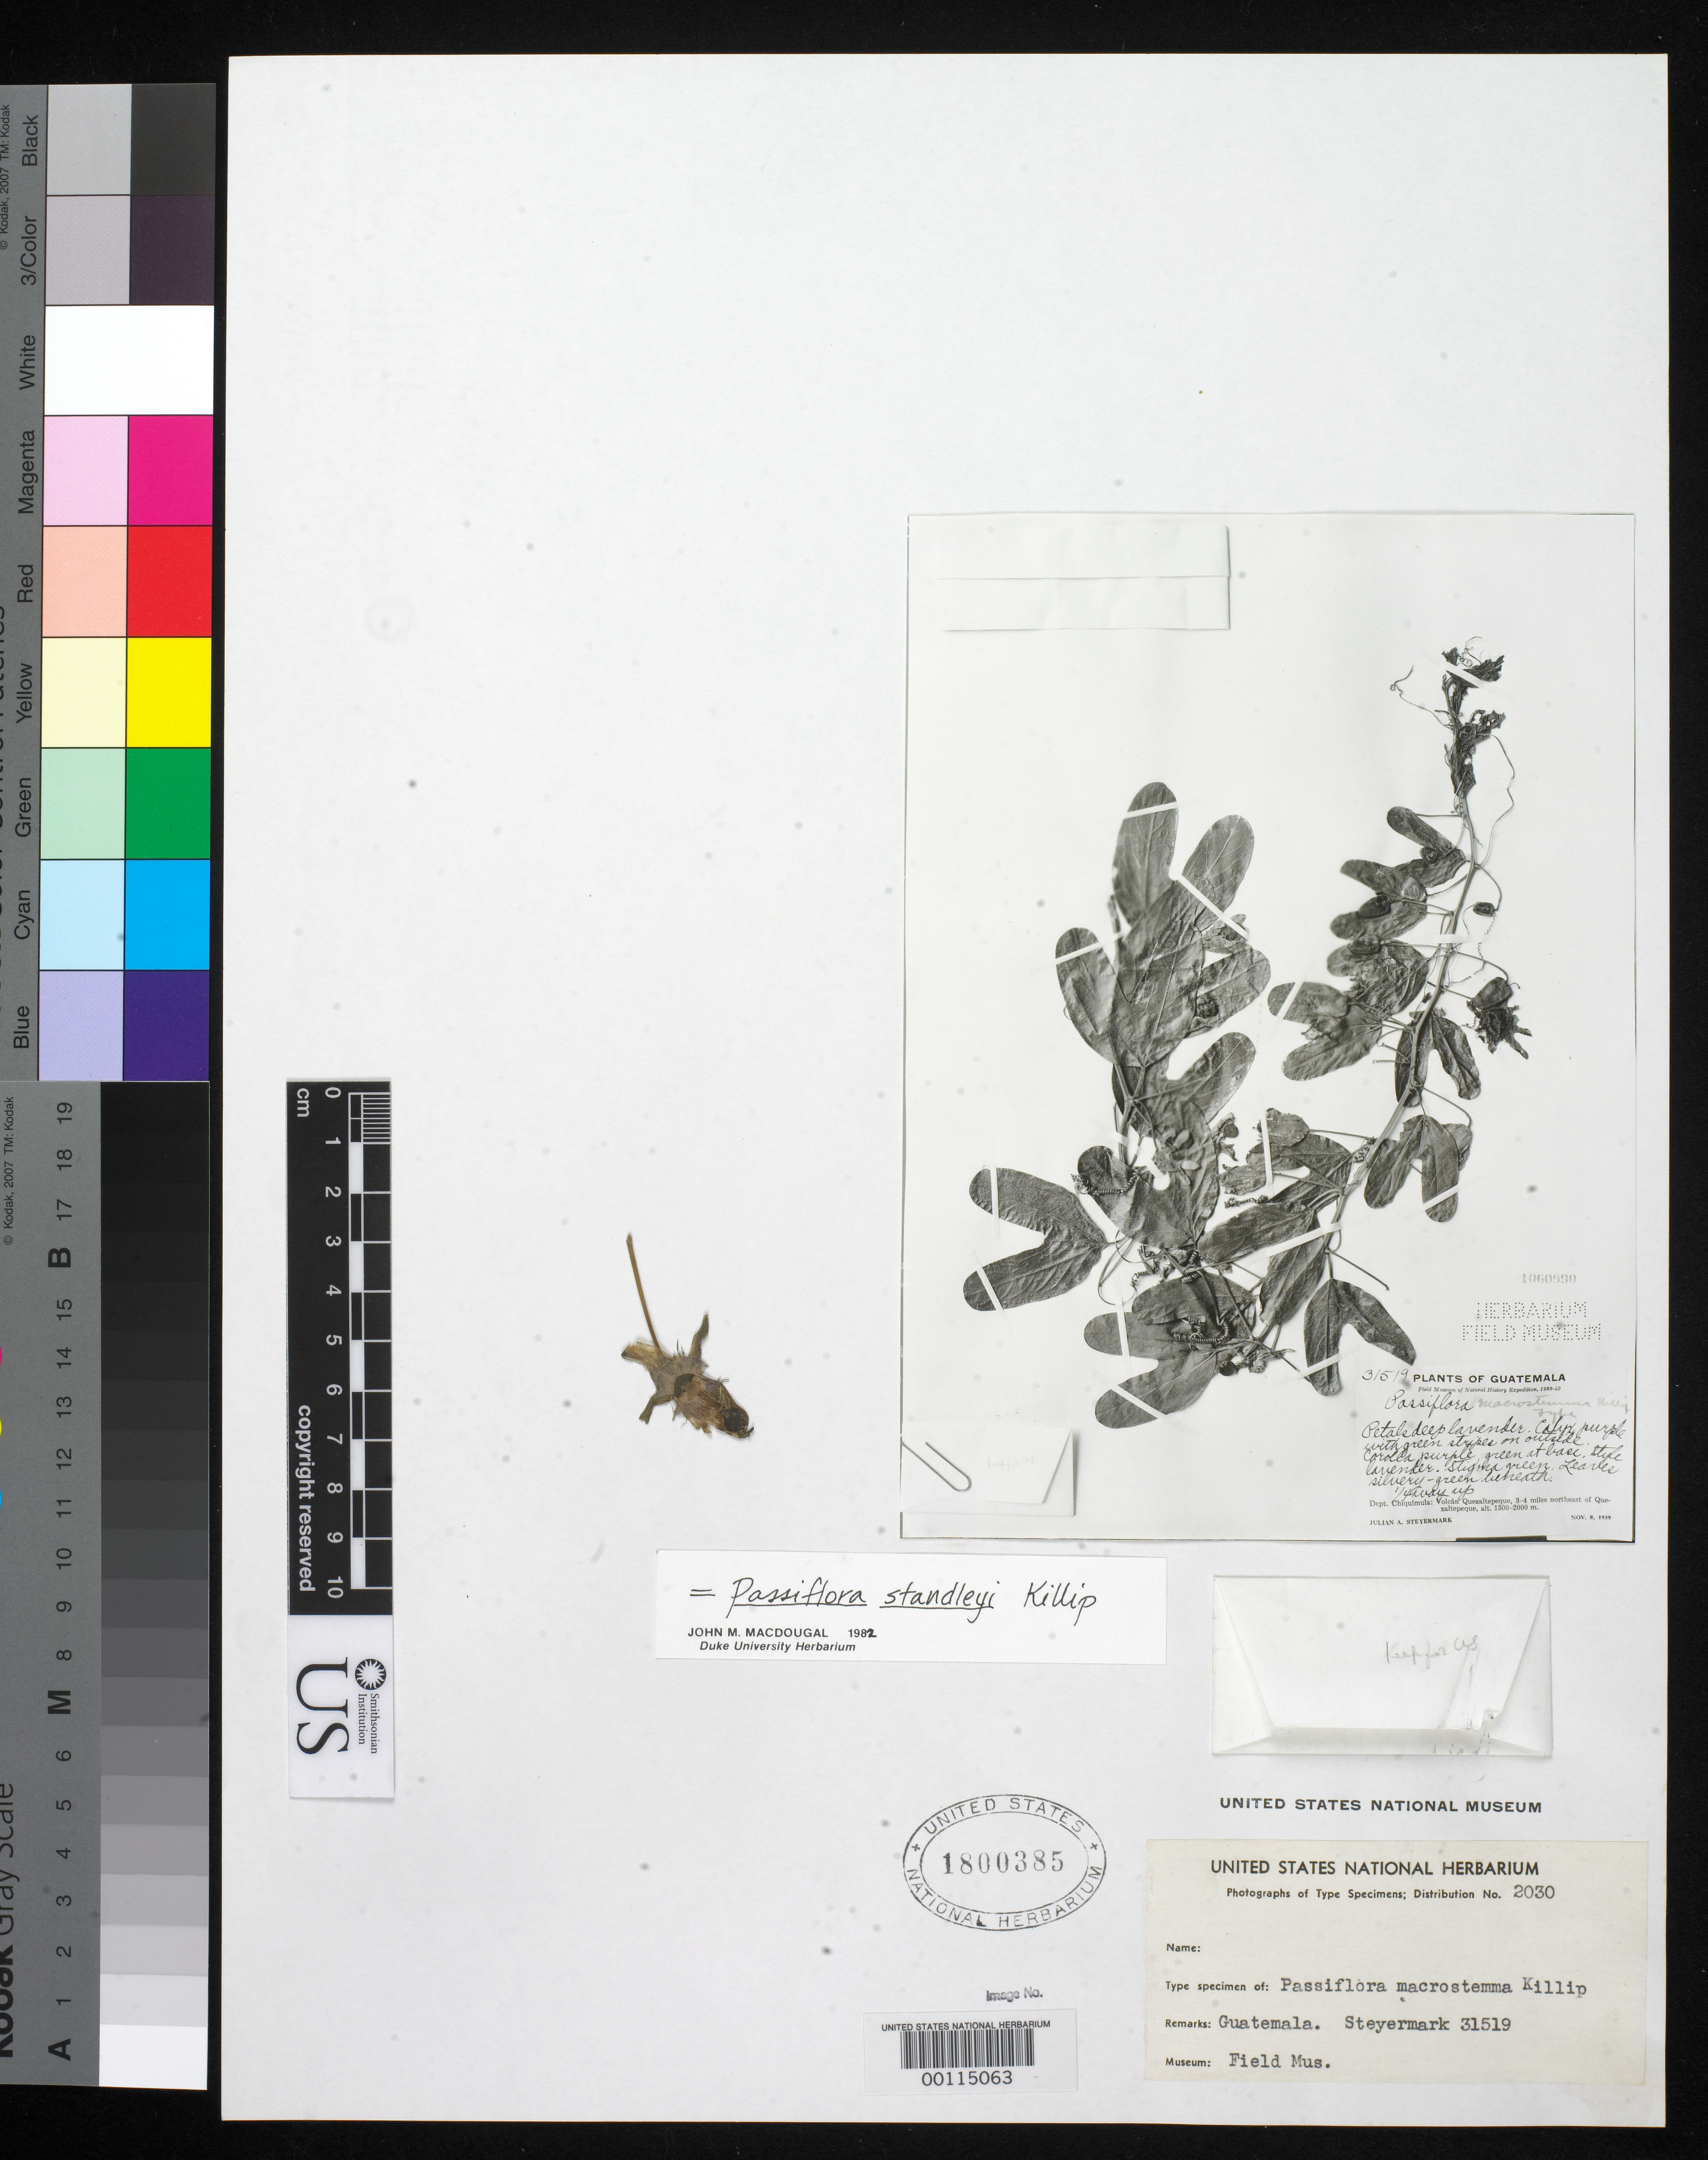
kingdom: Plantae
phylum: Tracheophyta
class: Magnoliopsida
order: Malpighiales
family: Passifloraceae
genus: Passiflora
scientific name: Passiflora macrostemma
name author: Killip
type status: Isotype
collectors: J. Steyermark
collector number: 31519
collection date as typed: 08 Nov 1939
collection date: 1939-11-08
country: Guatemala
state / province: Chiquimula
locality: Volcan Quezaltepeque, 3-4 km NE of Quezaltepeque.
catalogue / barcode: US 1800385